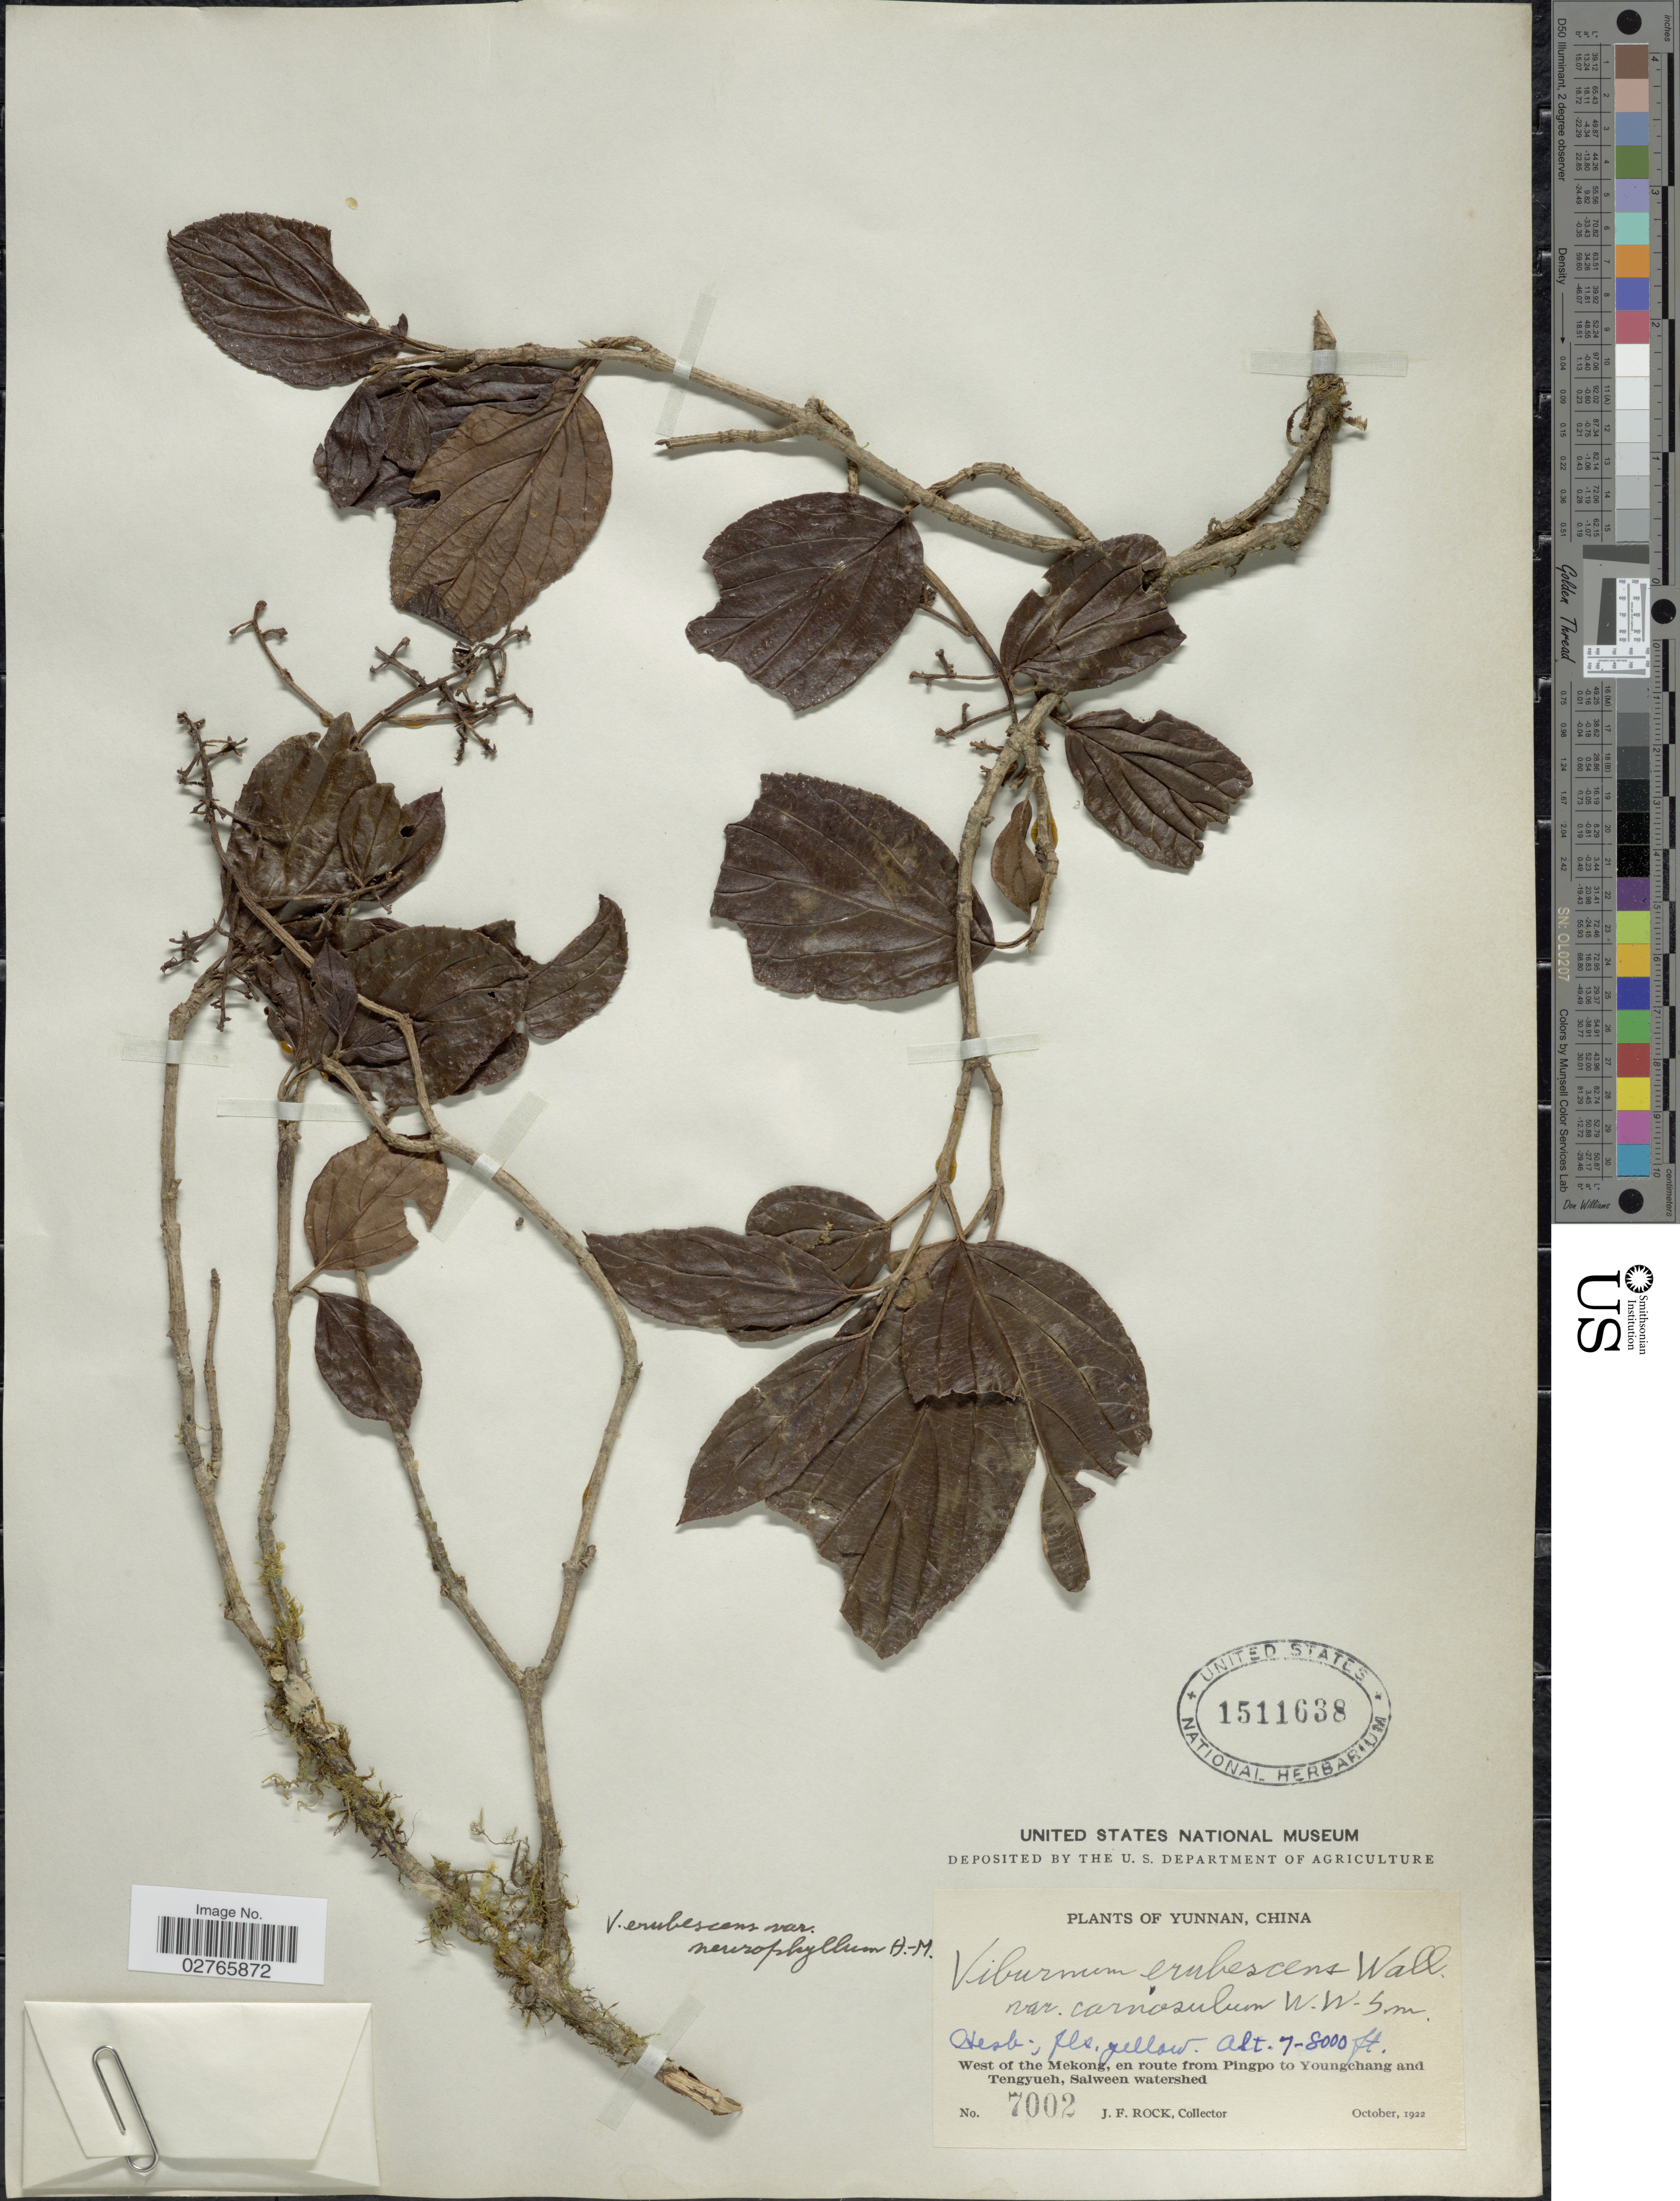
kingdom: Plantae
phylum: Tracheophyta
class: Magnoliopsida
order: Dipsacales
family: Viburnaceae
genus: Viburnum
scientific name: Viburnum erubescens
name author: Wall.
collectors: J. Rock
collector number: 7002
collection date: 1922-10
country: China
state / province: Yunnan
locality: West of the Mekong, en route from Pingpo to Youngchang and Tengyueh, Salween watershed.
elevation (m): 2134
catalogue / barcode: US 1511638